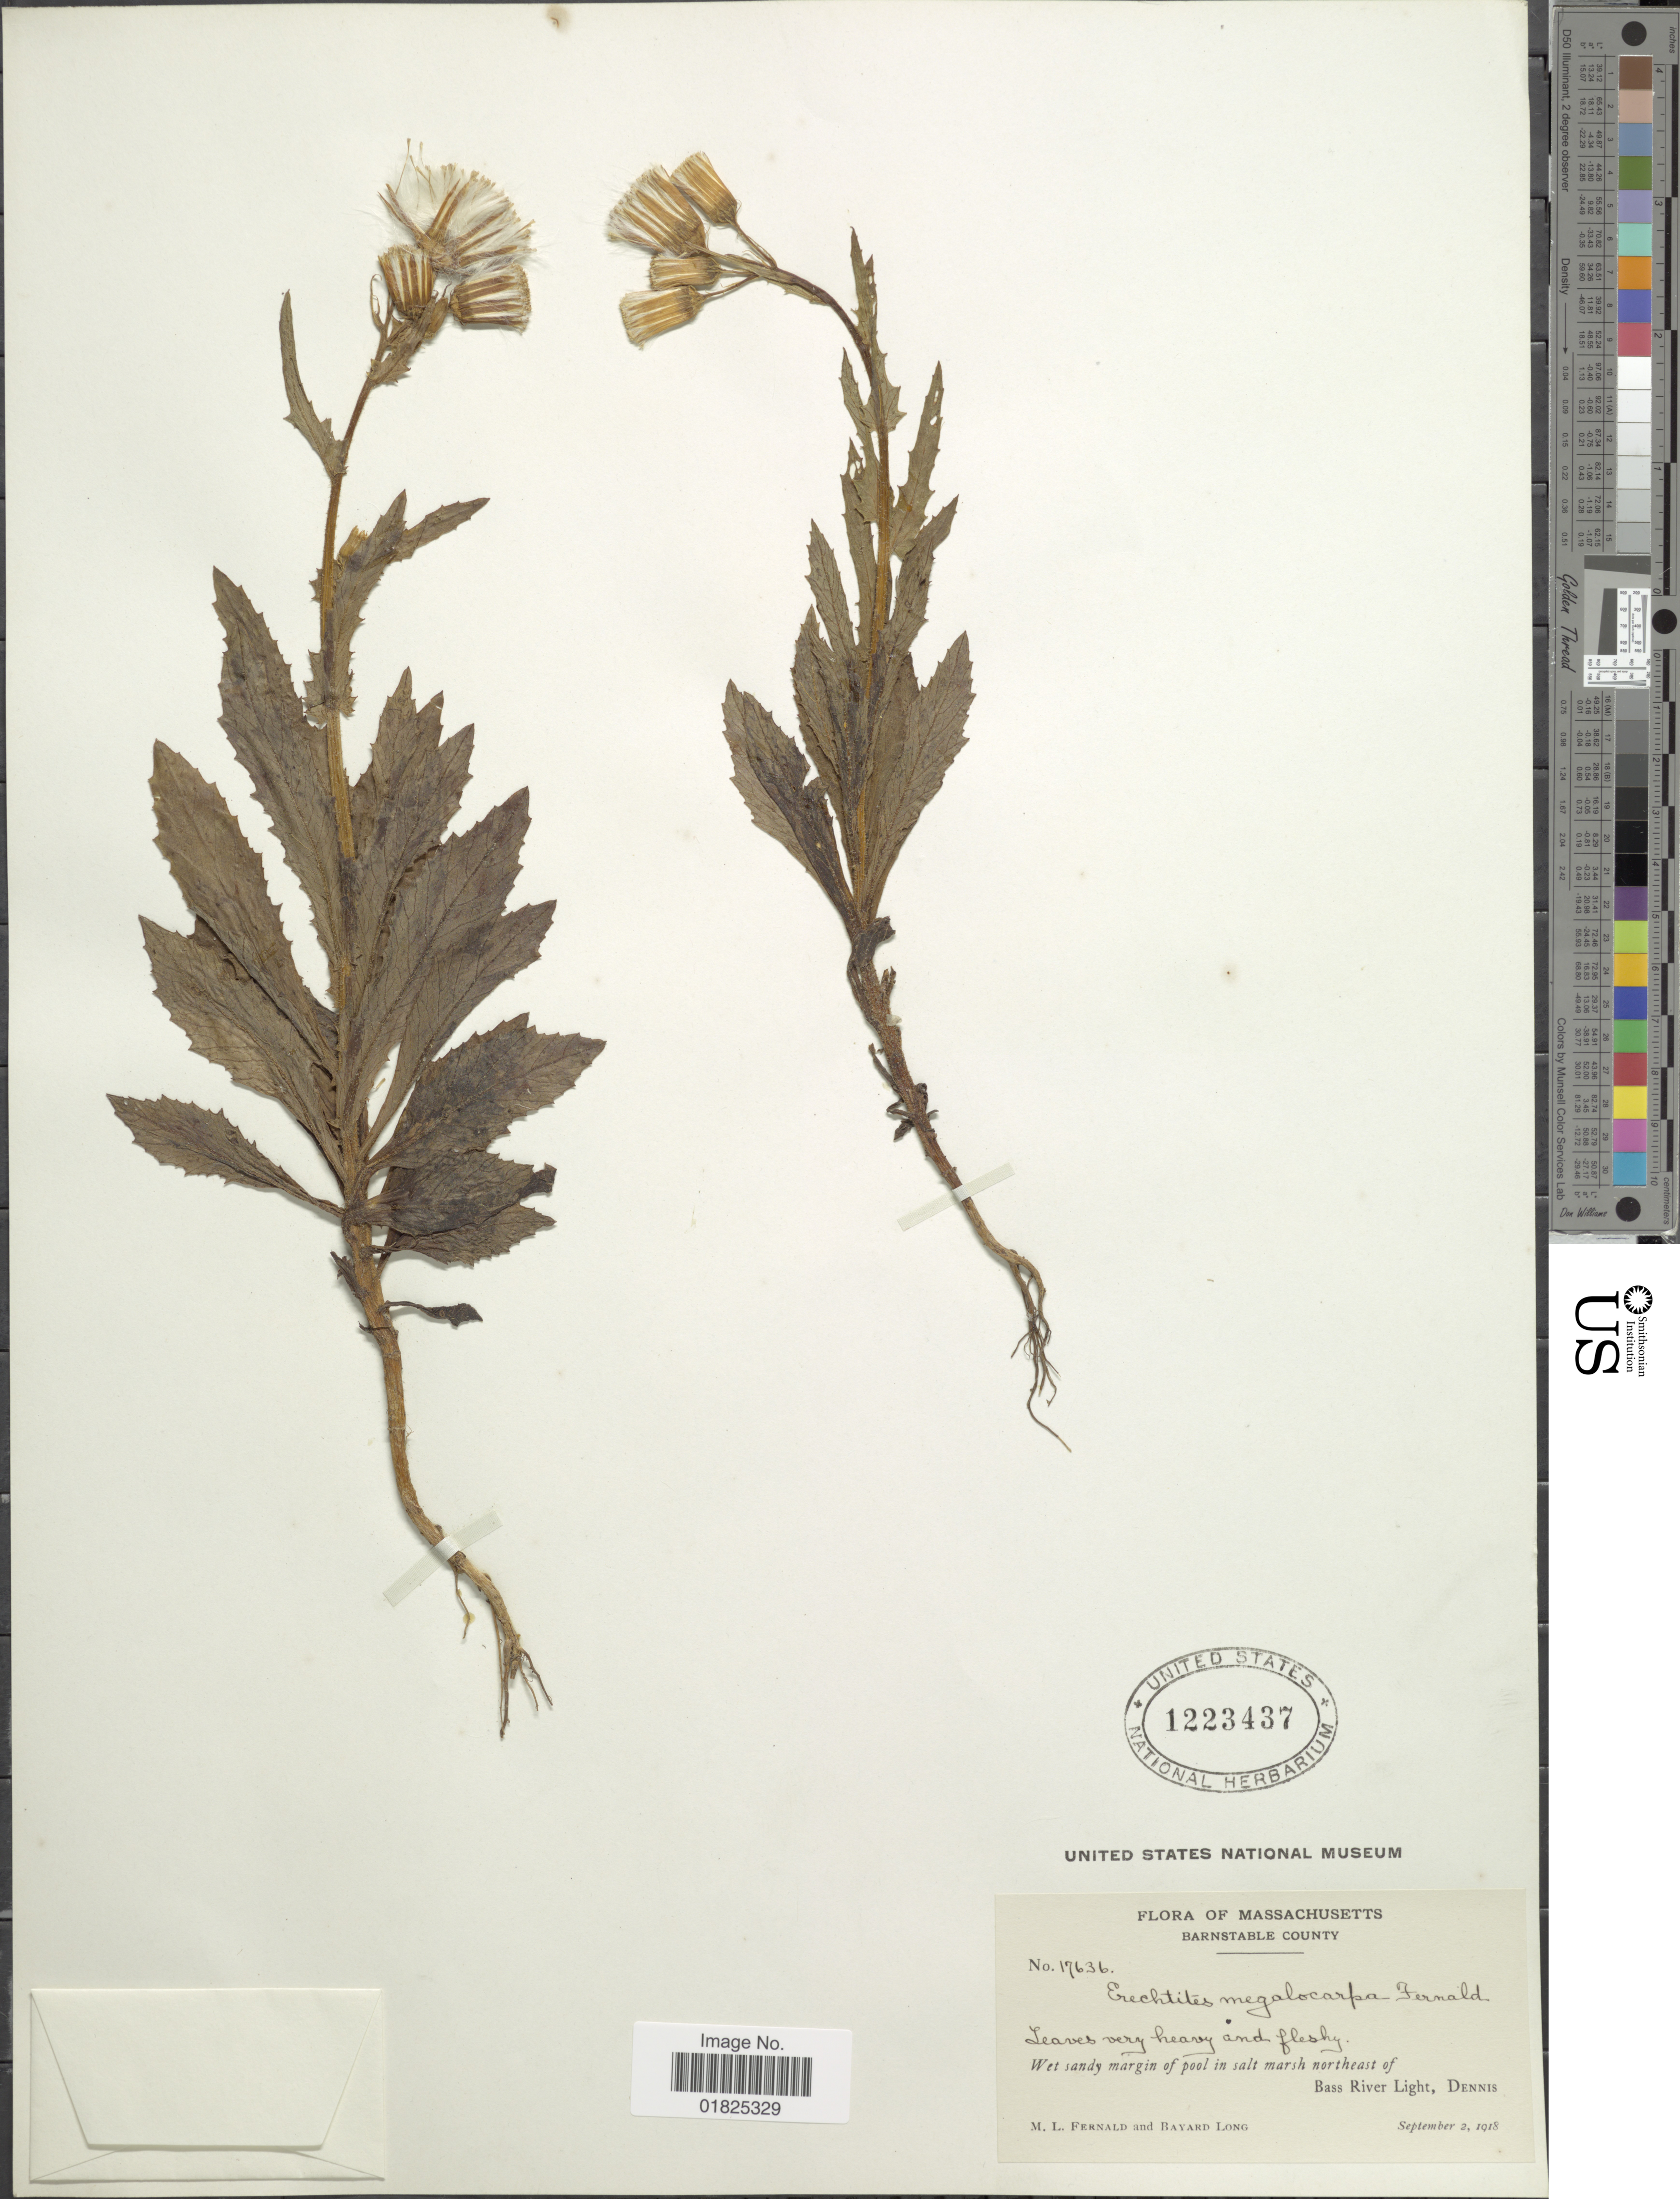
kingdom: Plantae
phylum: Tracheophyta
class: Magnoliopsida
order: Asterales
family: Asteraceae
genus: Erechtites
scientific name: Erechtites hieraciifolius var. megalocarpus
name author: (Fernald) Cronq.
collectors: M. L. Fernald & B. Long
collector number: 17636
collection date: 1918-09-02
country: United States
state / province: Massachusetts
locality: Barnstable County. Northeast of Bass River Light, Dennis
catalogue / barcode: US 1223437